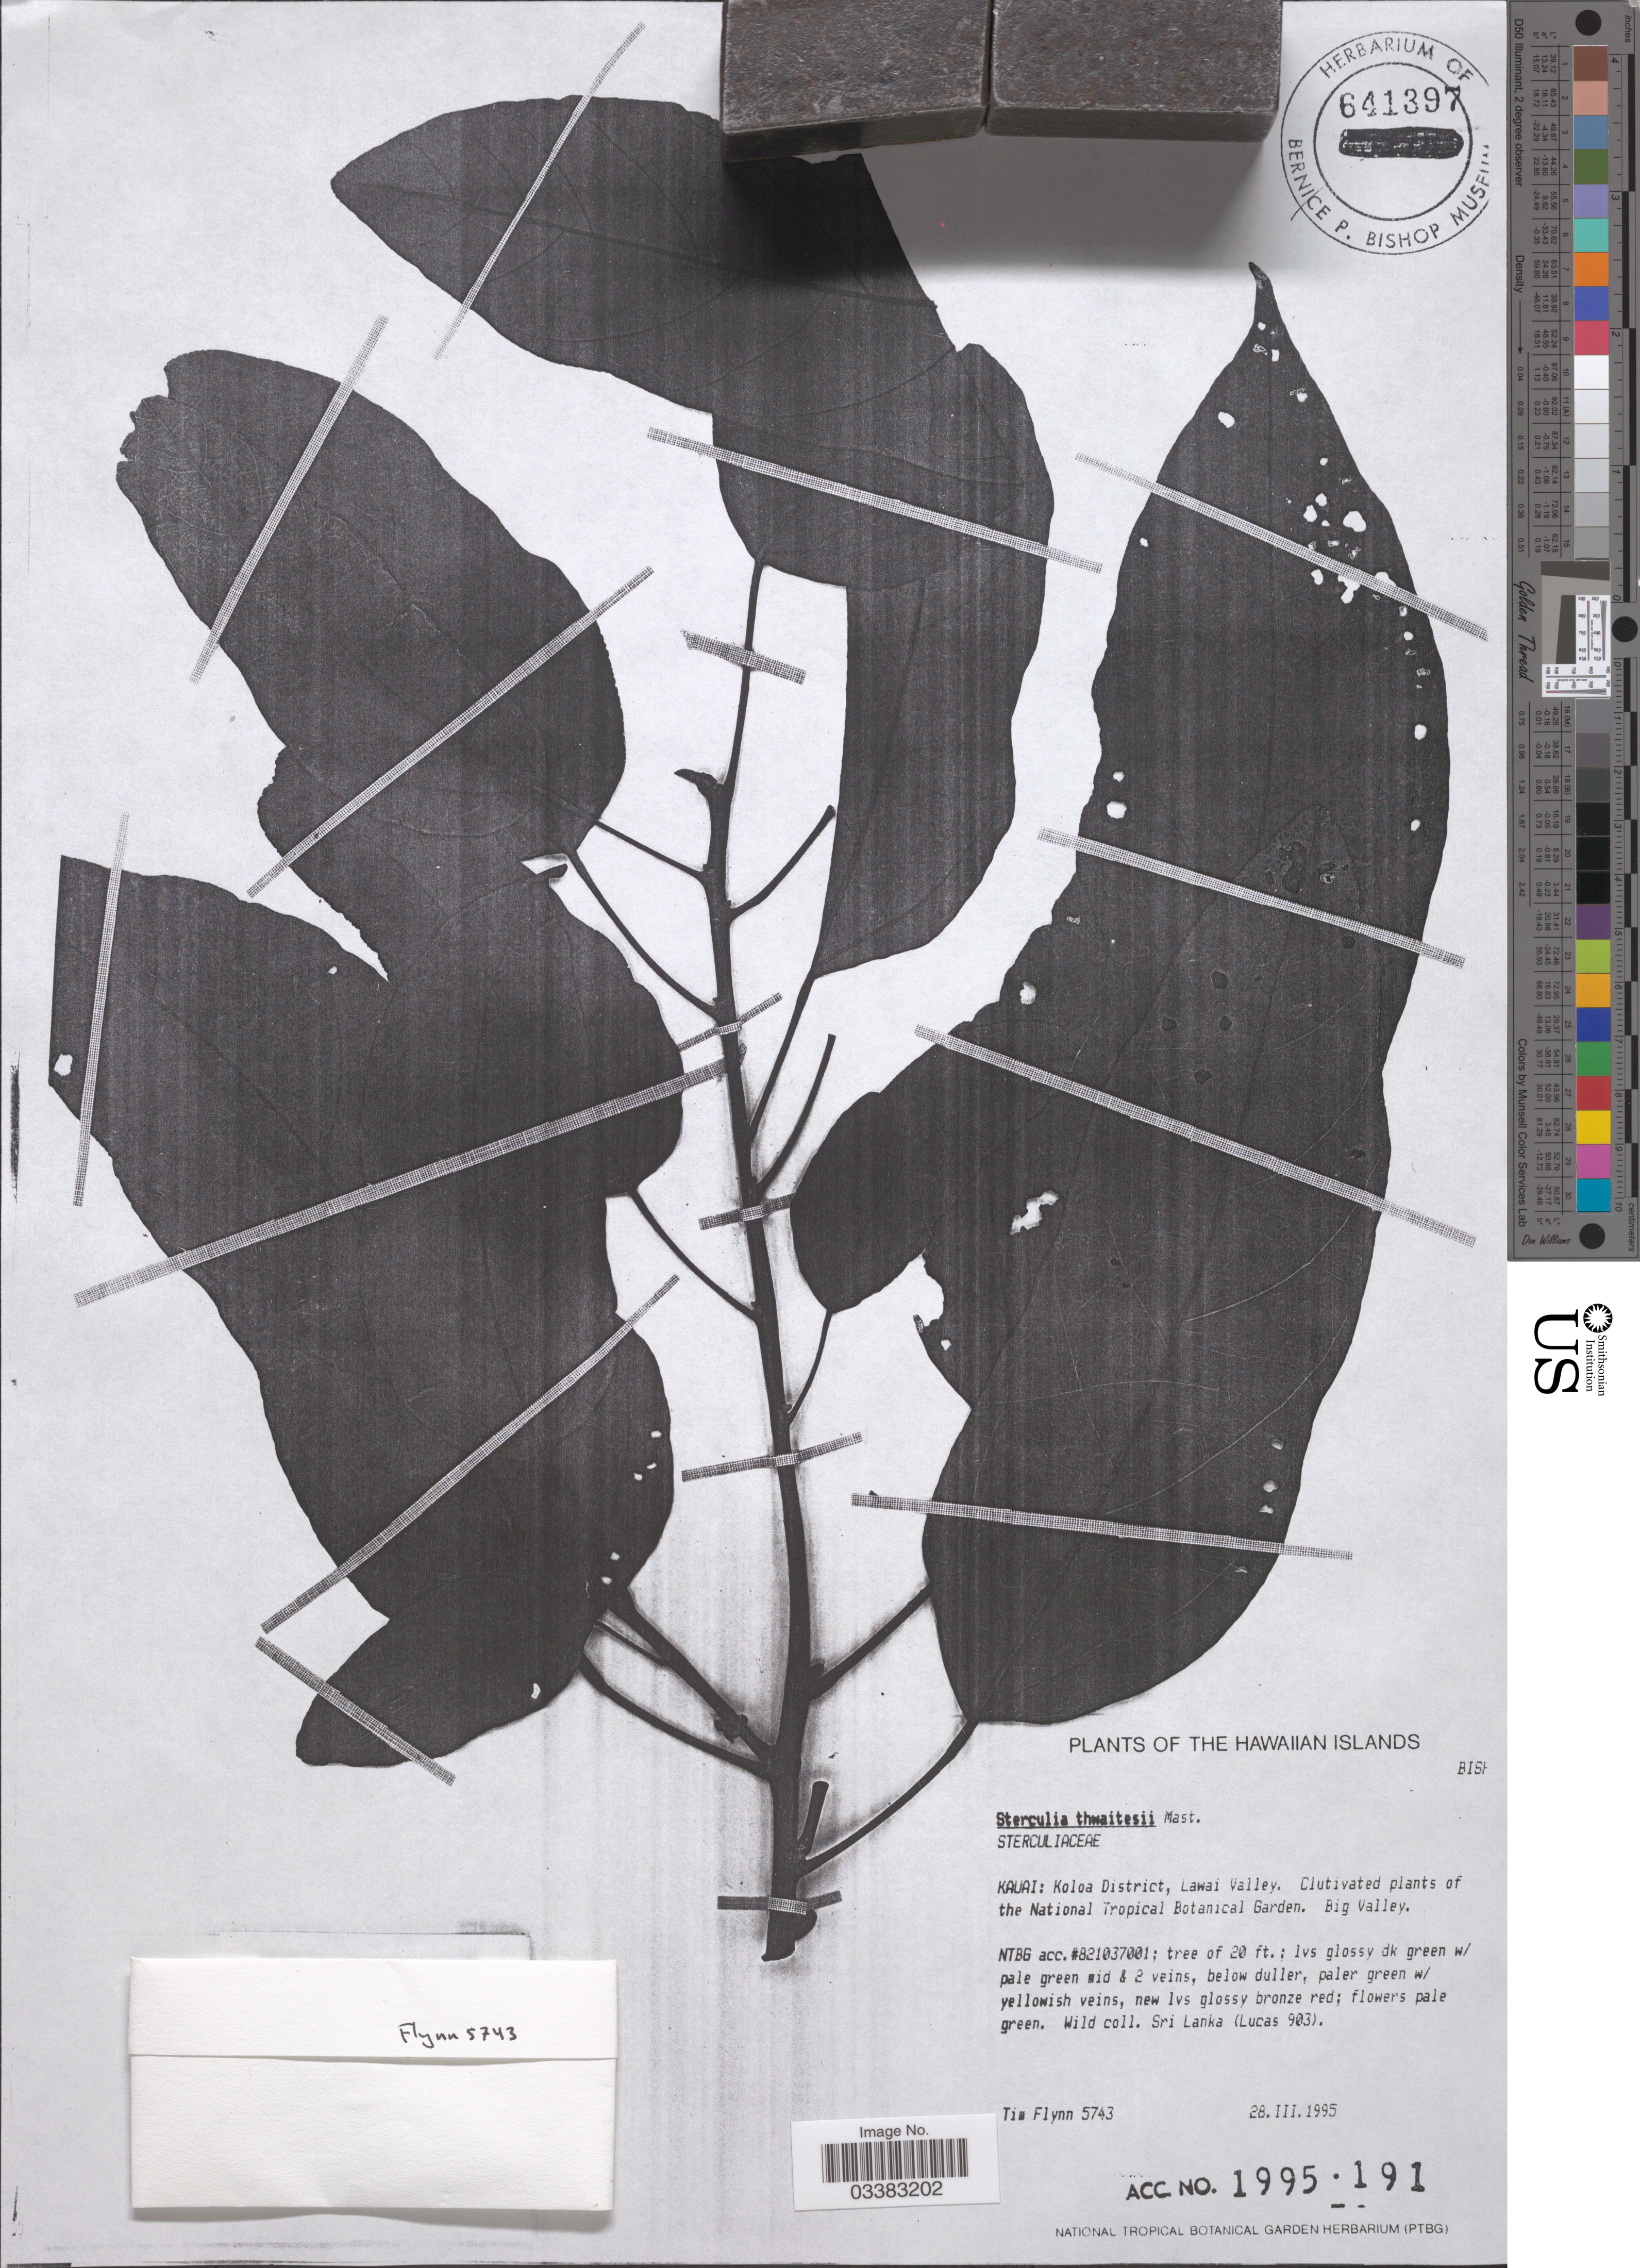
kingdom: Plantae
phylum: Tracheophyta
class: Magnoliopsida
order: Malvales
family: Malvaceae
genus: Pterygota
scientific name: Pterygota thwaitesii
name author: (Mast.) Alston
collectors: T. Flynn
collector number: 5743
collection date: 1995-03-28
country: United States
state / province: Hawaii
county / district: Kauai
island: Kaua'i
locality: The Hawaiian Islands. Kauai: Koloa District, Lawai Valley. Cultivated plants of the National Tropical Botanical Garden. Big Valley.